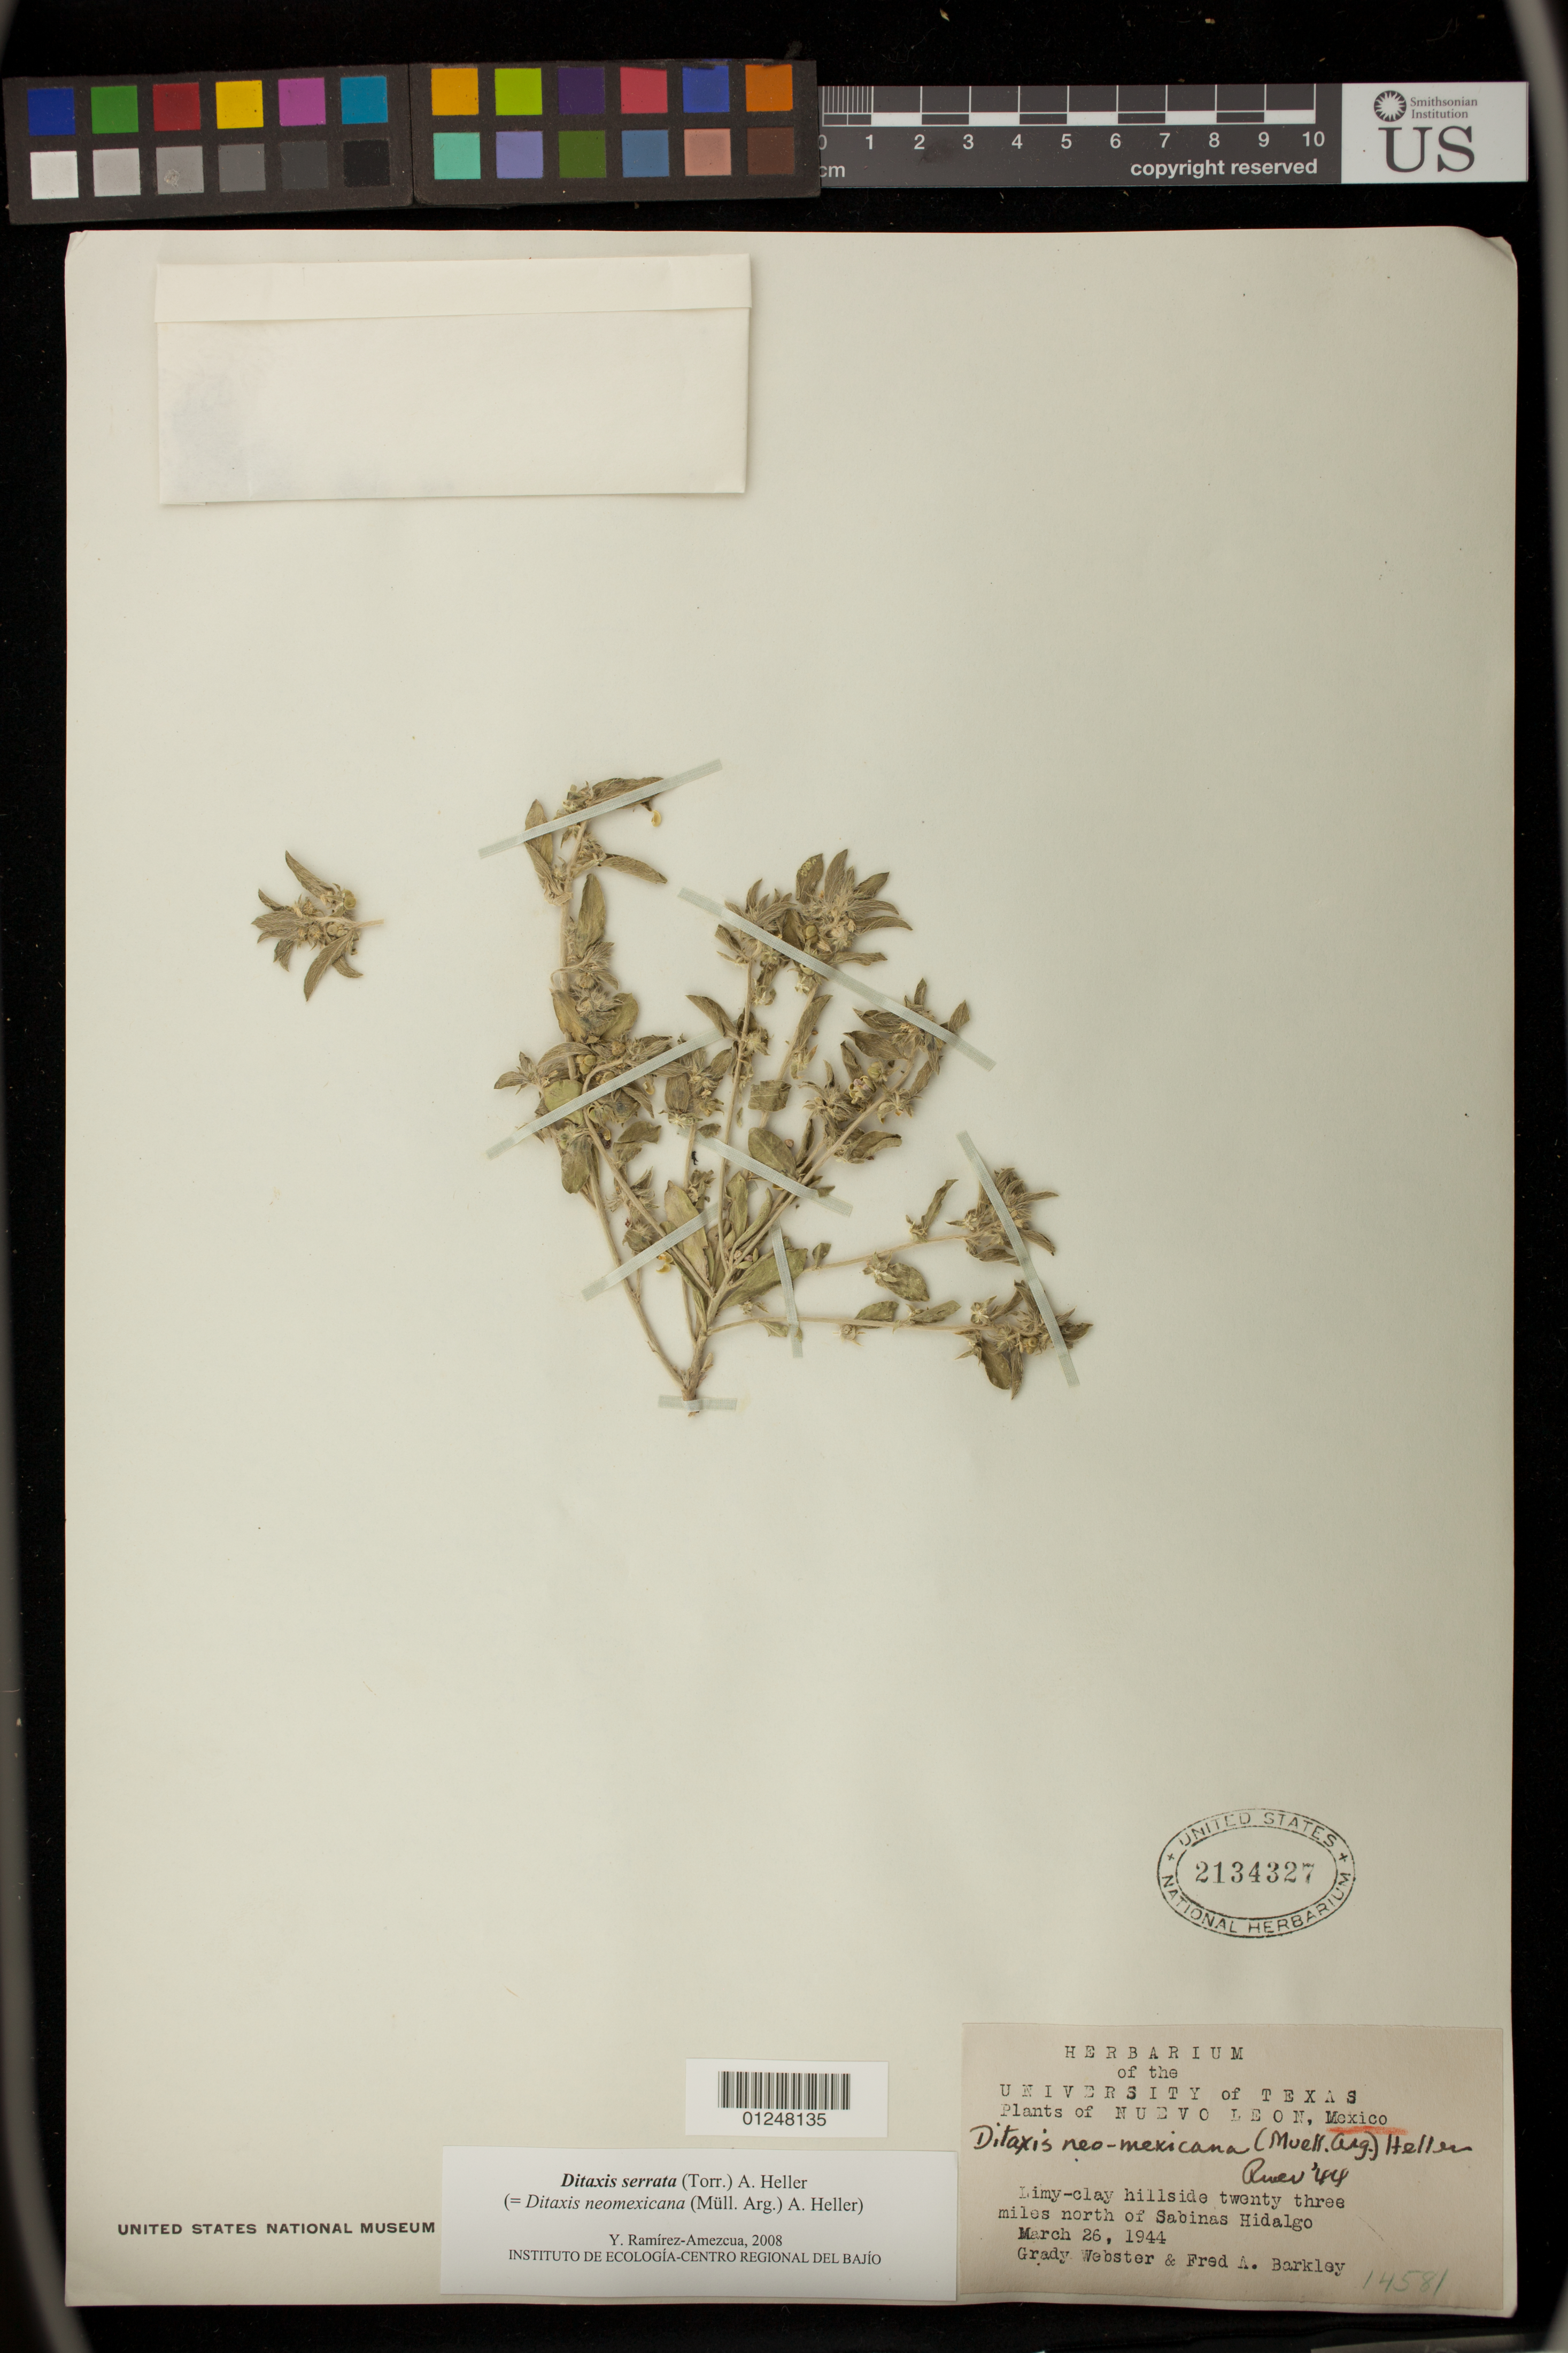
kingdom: Plantae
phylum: Tracheophyta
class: Magnoliopsida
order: Malpighiales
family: Euphorbiaceae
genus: Argythamnia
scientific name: Argythamnia serrata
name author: (Torr.) Müll. Arg.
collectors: G. L. Webster & F. A. Barkley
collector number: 14581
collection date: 1944-03-26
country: Mexico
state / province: Nuevo Leon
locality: Limy-clay hillside twenty three miles north of Sabinas Hidalgo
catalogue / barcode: US 2134327